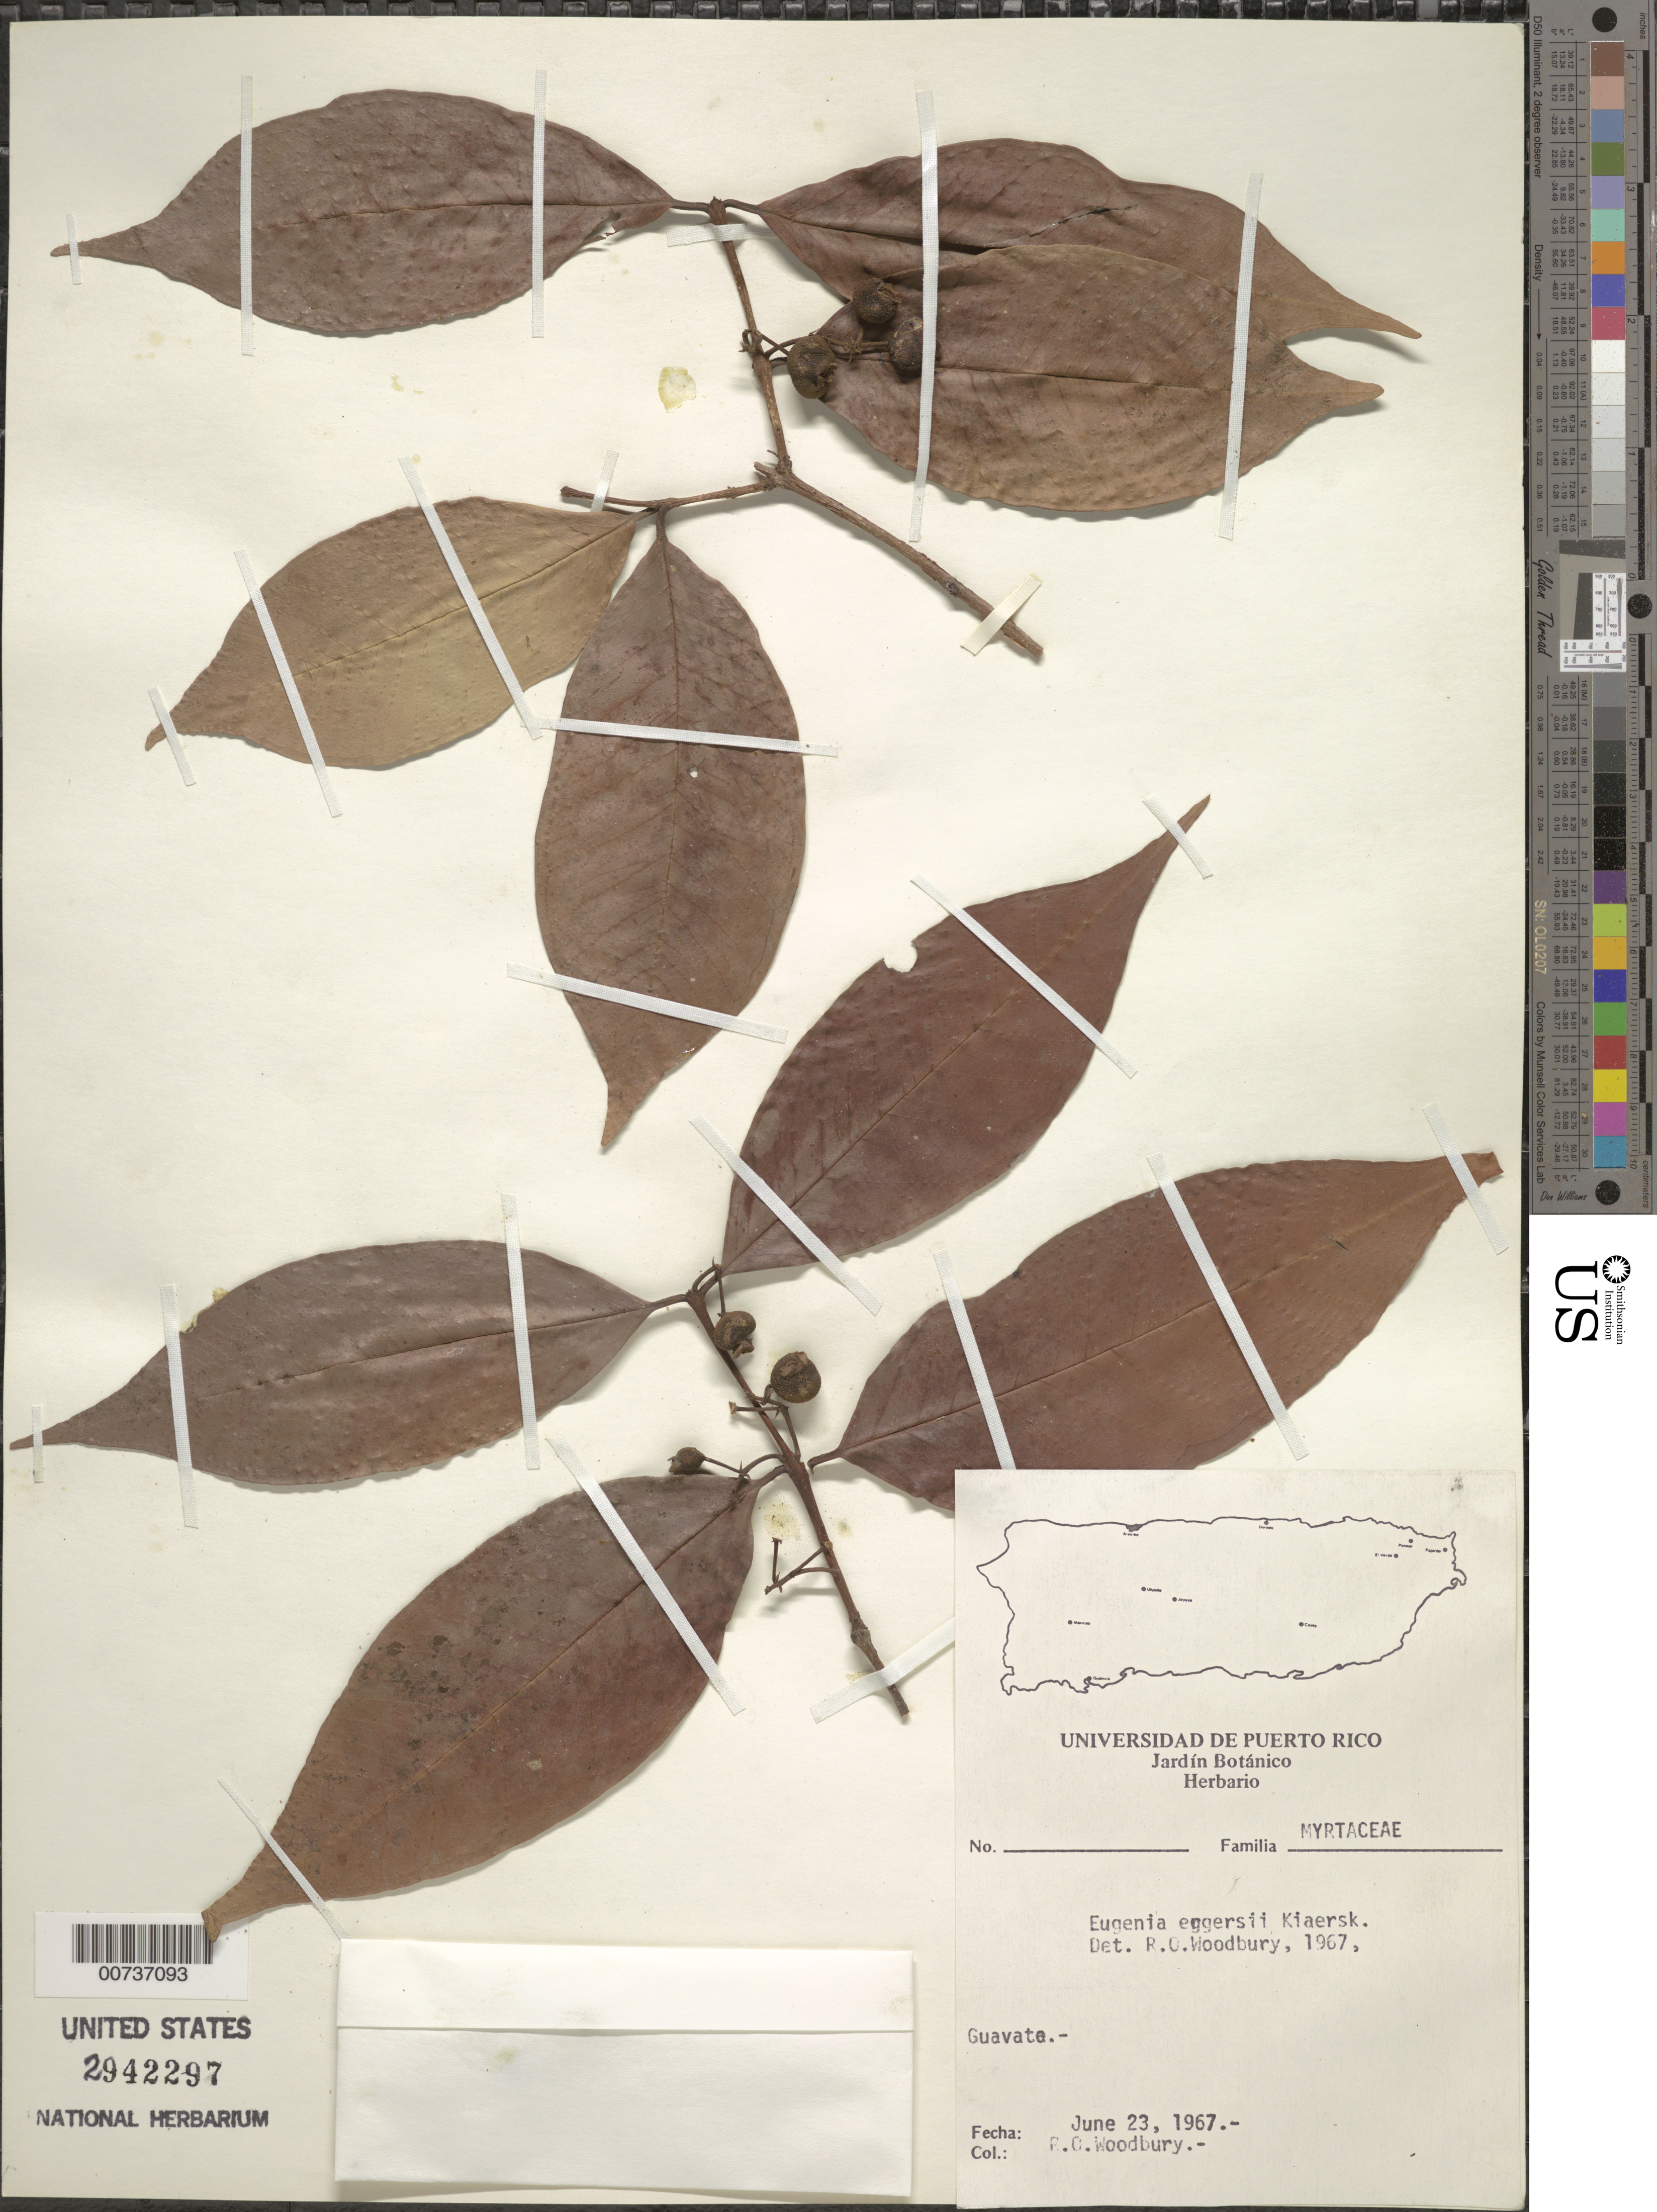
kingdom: Plantae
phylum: Tracheophyta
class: Magnoliopsida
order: Myrtales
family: Myrtaceae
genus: Eugenia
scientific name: Eugenia eggersii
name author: Kiaersk.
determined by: Woodbury, R. O.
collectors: R. O. Woodbury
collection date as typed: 23 Jun 1967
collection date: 1967-06-23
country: Puerto Rico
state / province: Cayey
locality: Guavate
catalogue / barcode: US 2942297